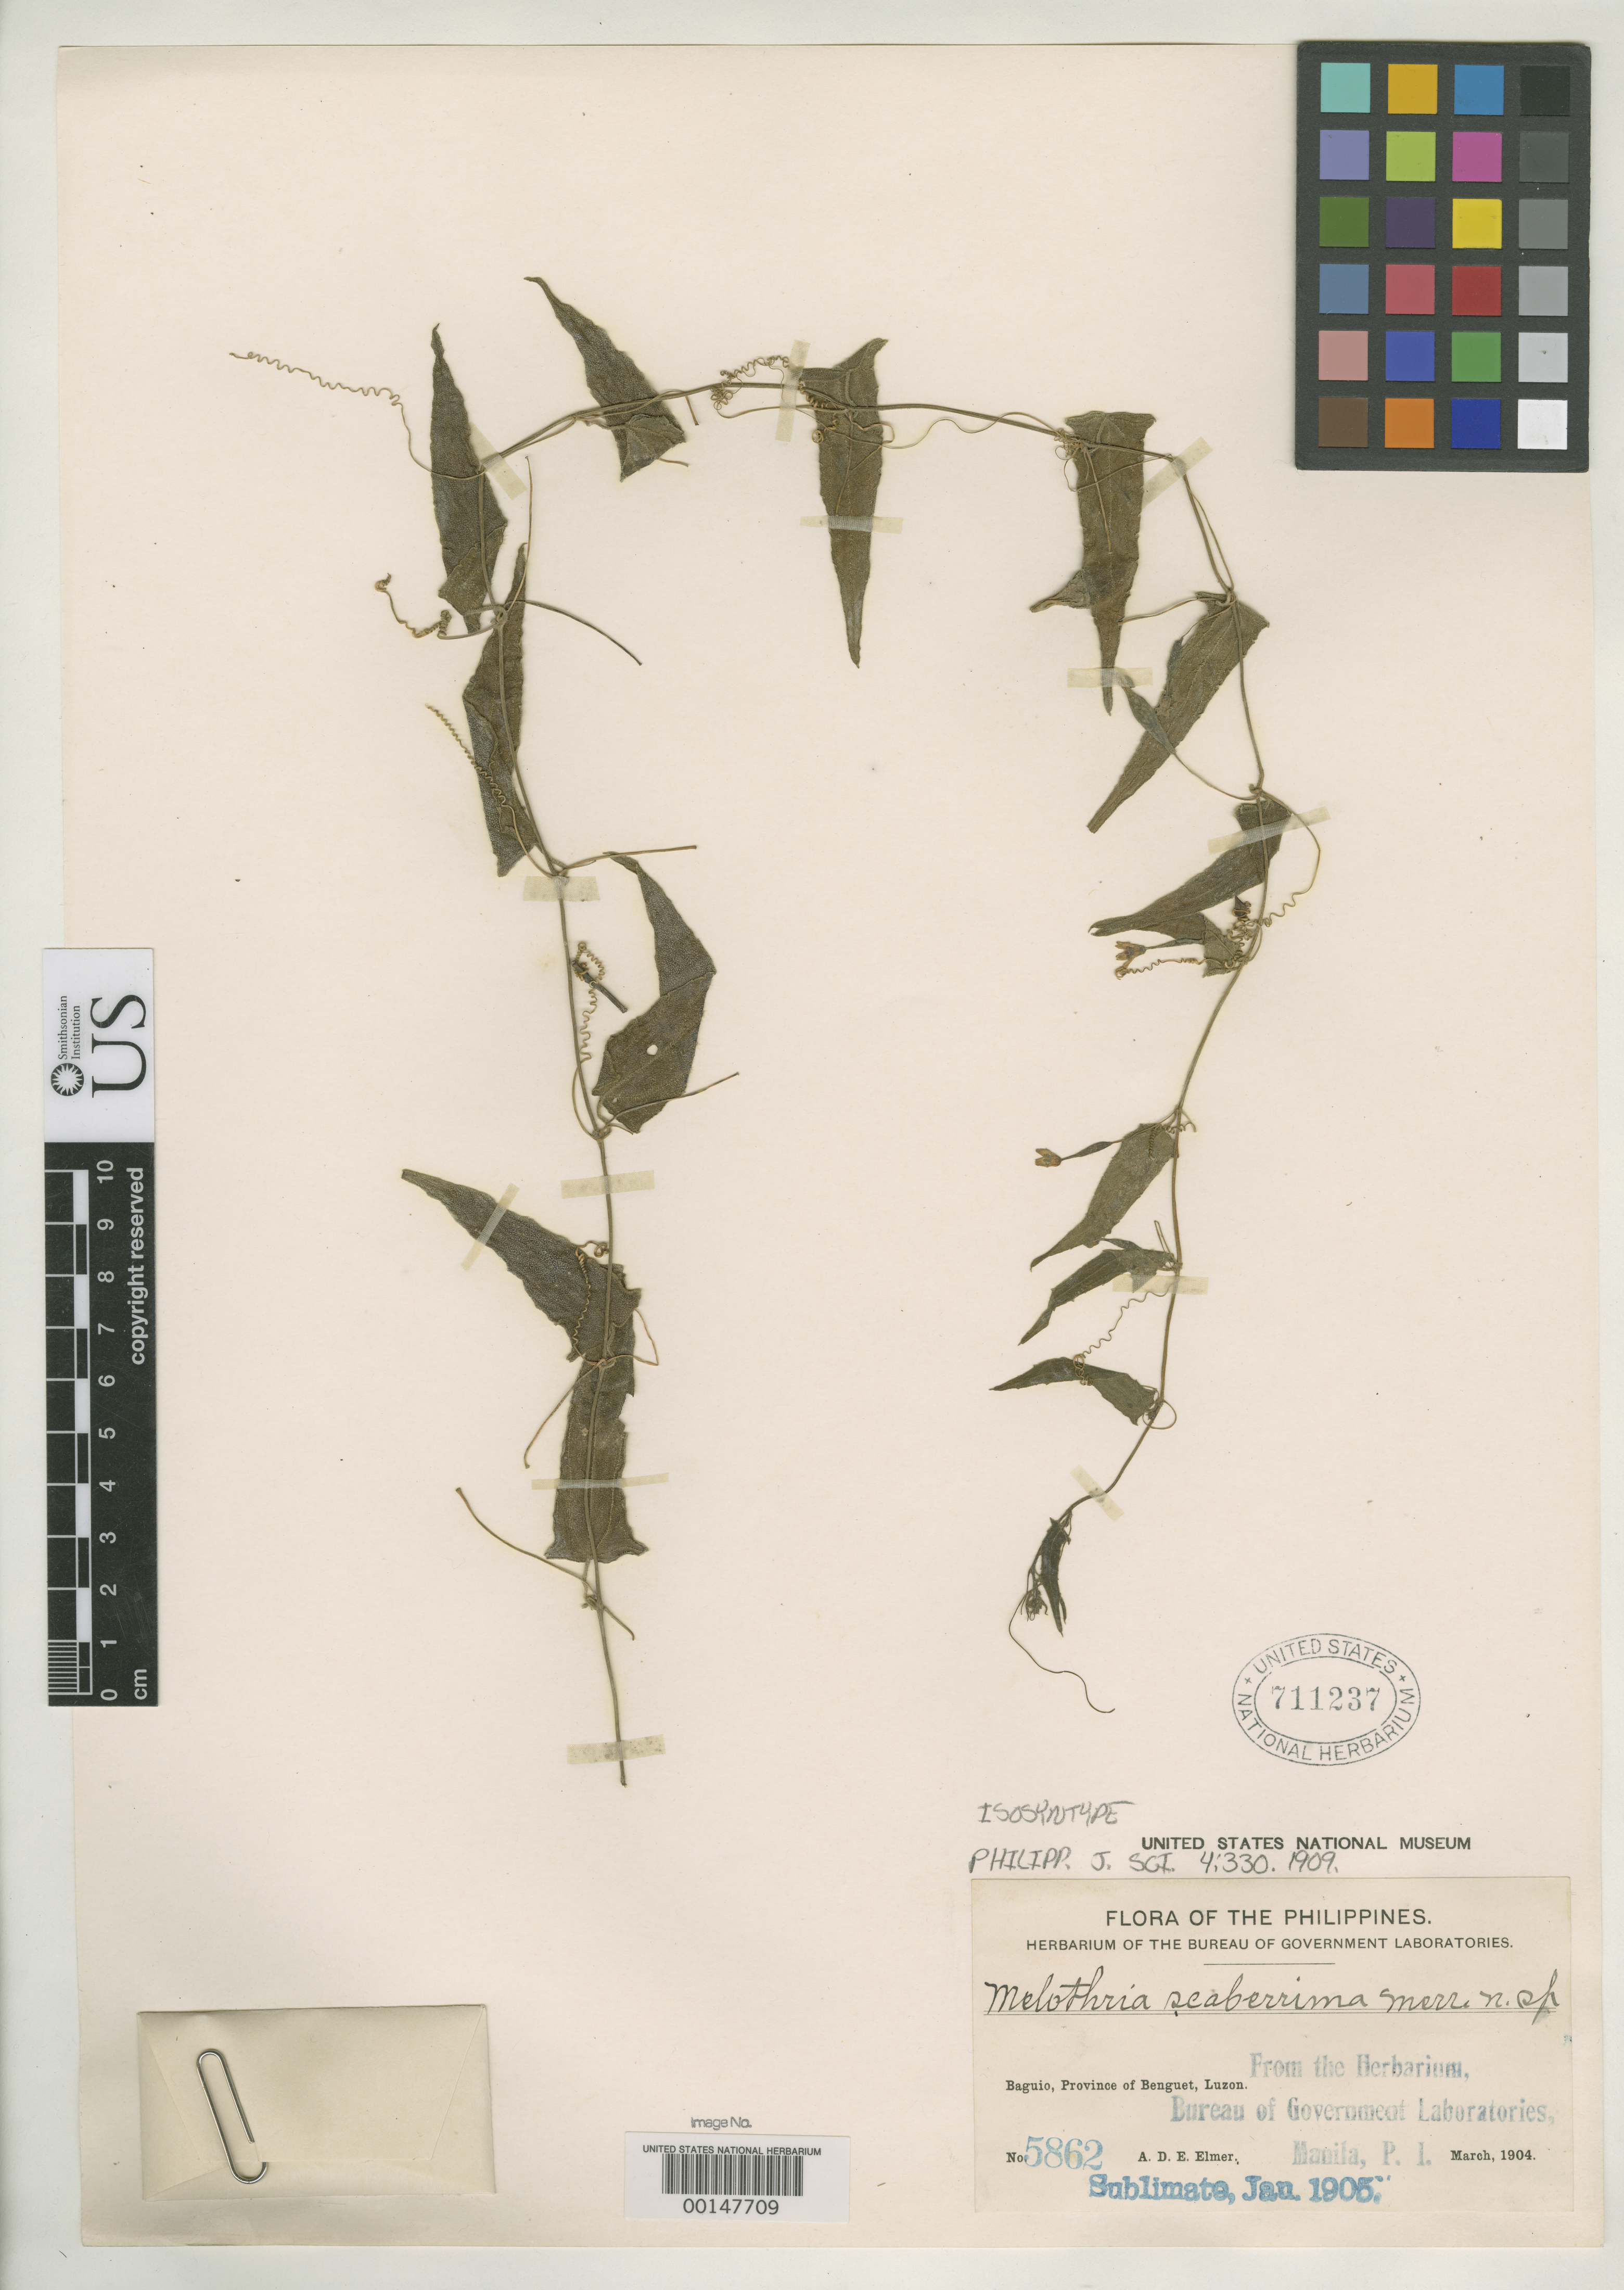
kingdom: Plantae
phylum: Tracheophyta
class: Magnoliopsida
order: Cucurbitales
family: Cucurbitaceae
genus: Melothria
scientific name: Melothria scaberrima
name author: Merr.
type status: Syntype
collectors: A. D. E. Elmer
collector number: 5862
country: Philippines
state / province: Cordillera (Administrative Region)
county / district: Benguet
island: Luzon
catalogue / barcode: US 711237